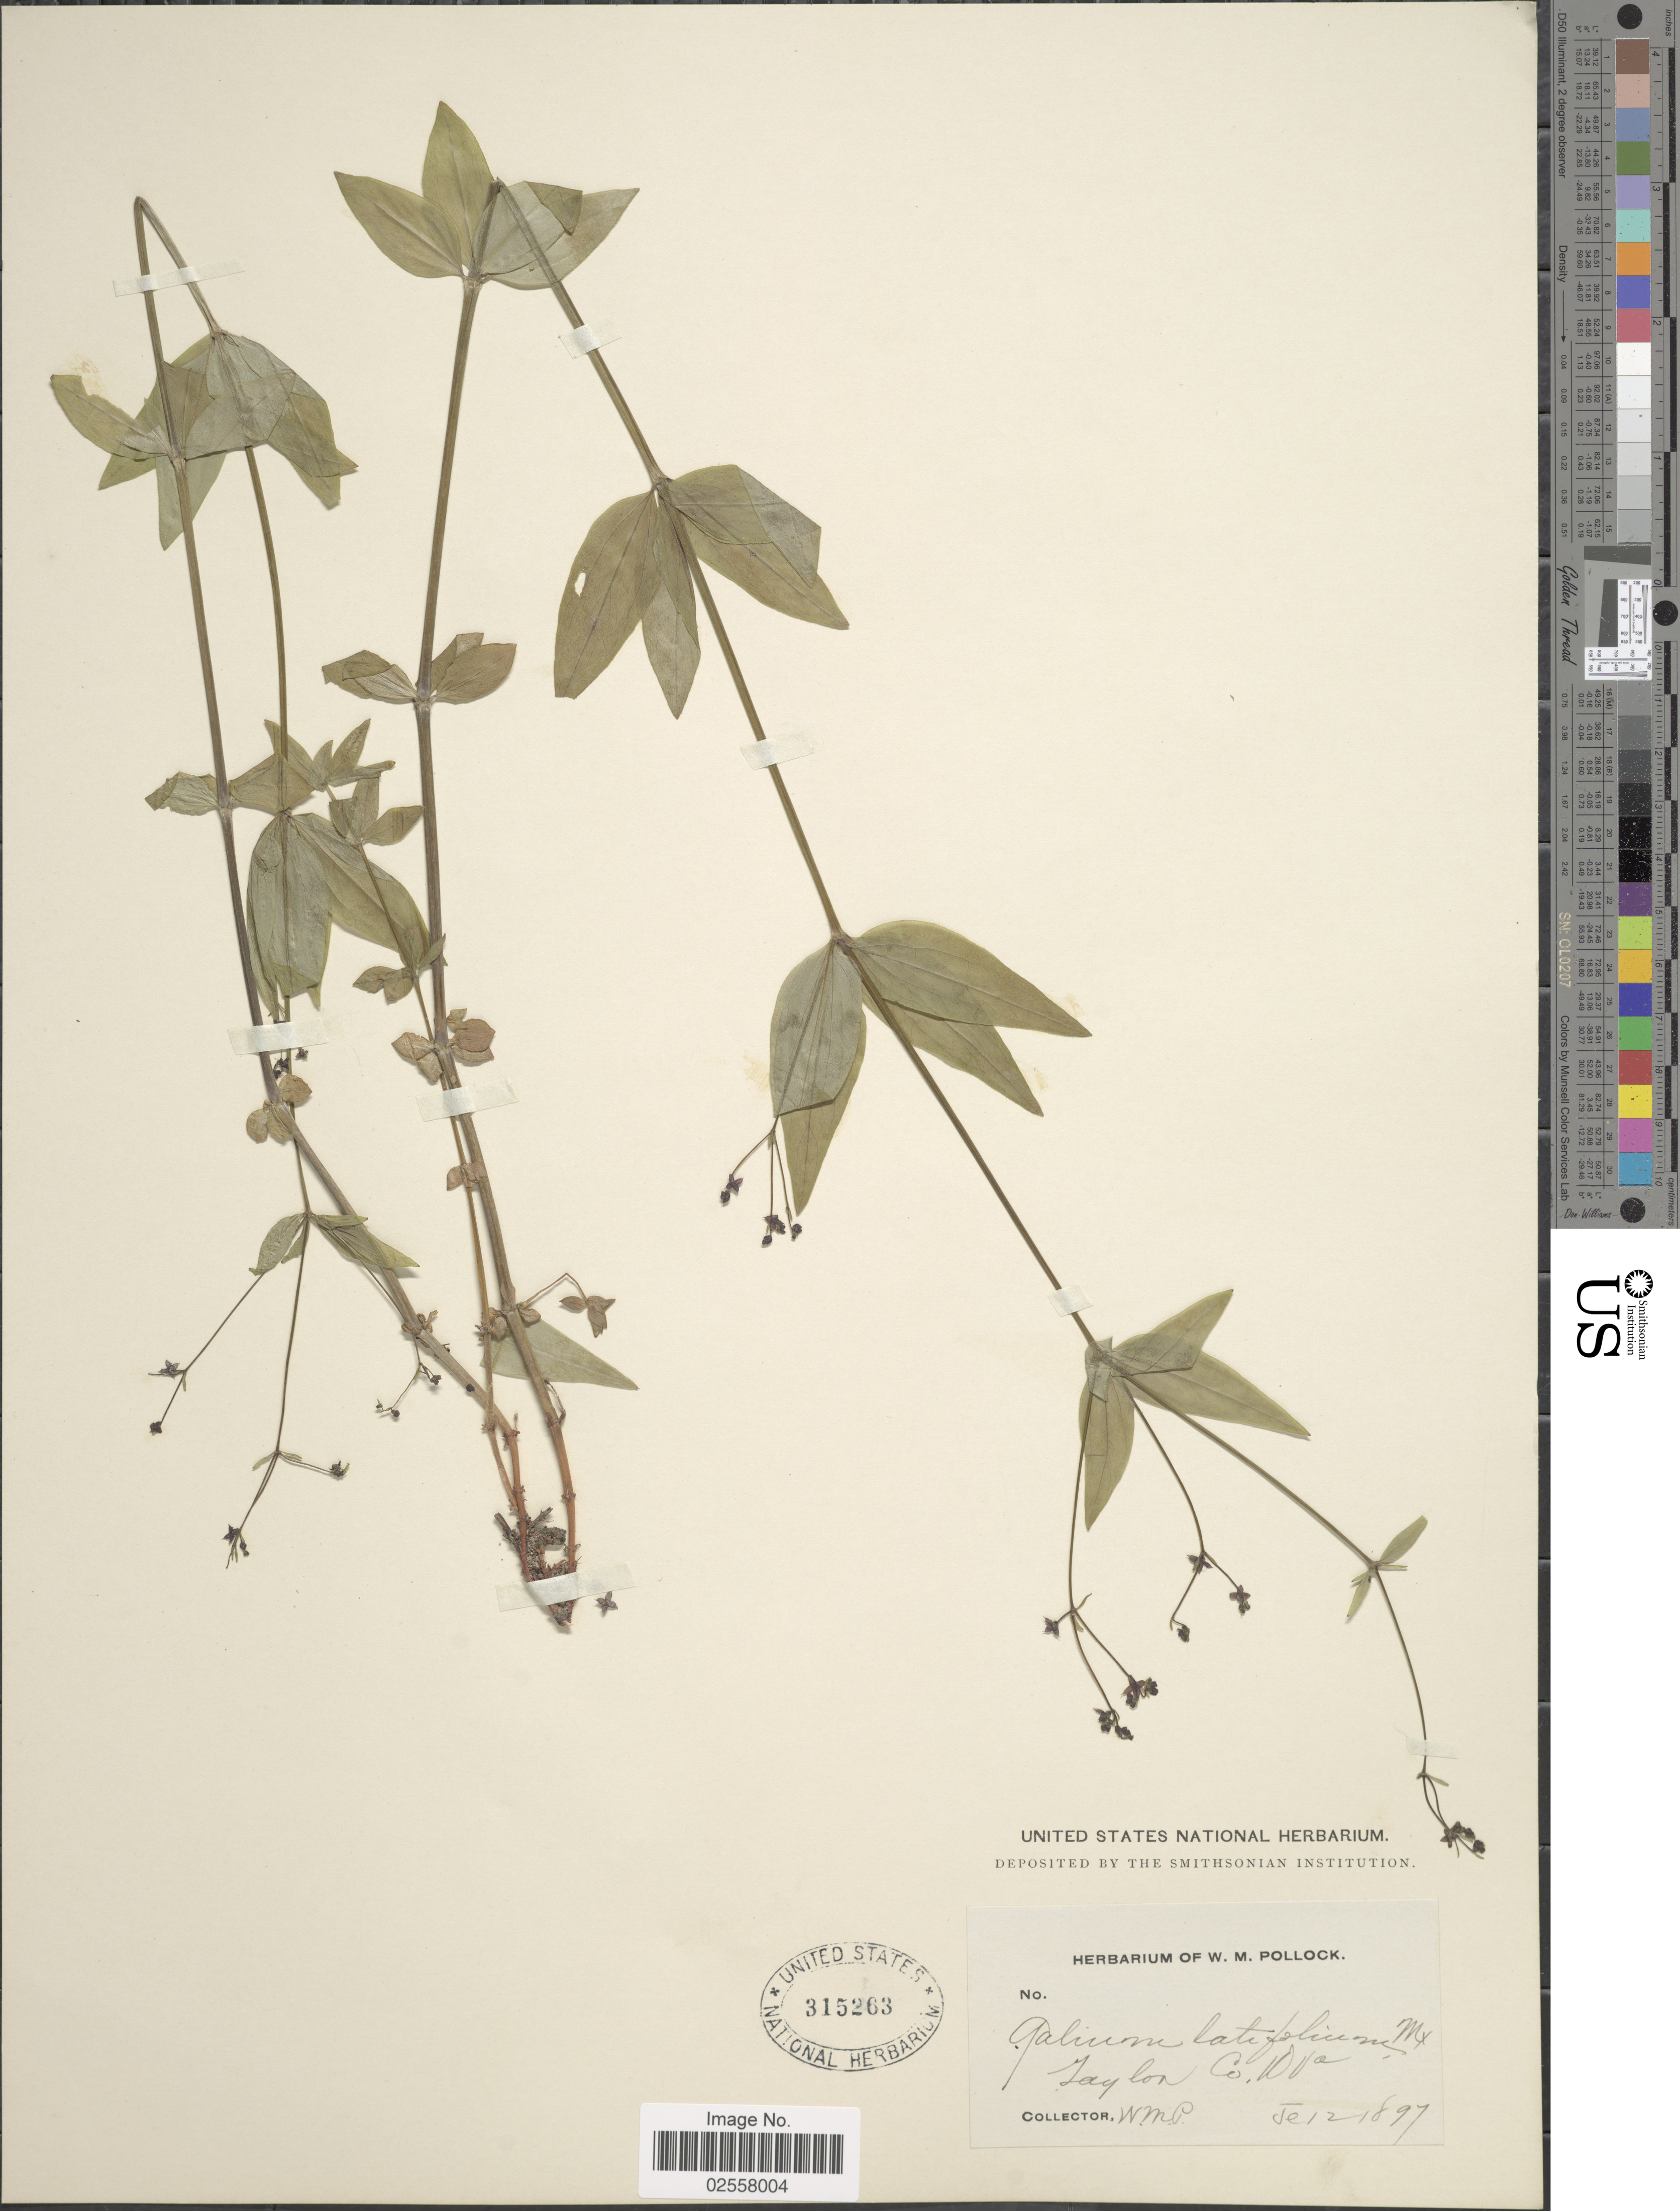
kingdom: Plantae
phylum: Tracheophyta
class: Magnoliopsida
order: Gentianales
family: Rubiaceae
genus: Galium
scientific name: Galium latifolium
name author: Michx.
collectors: W. M. Pollock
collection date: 1897-02-12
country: United States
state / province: West Virginia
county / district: Taylor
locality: Taylor Co.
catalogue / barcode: US 315263